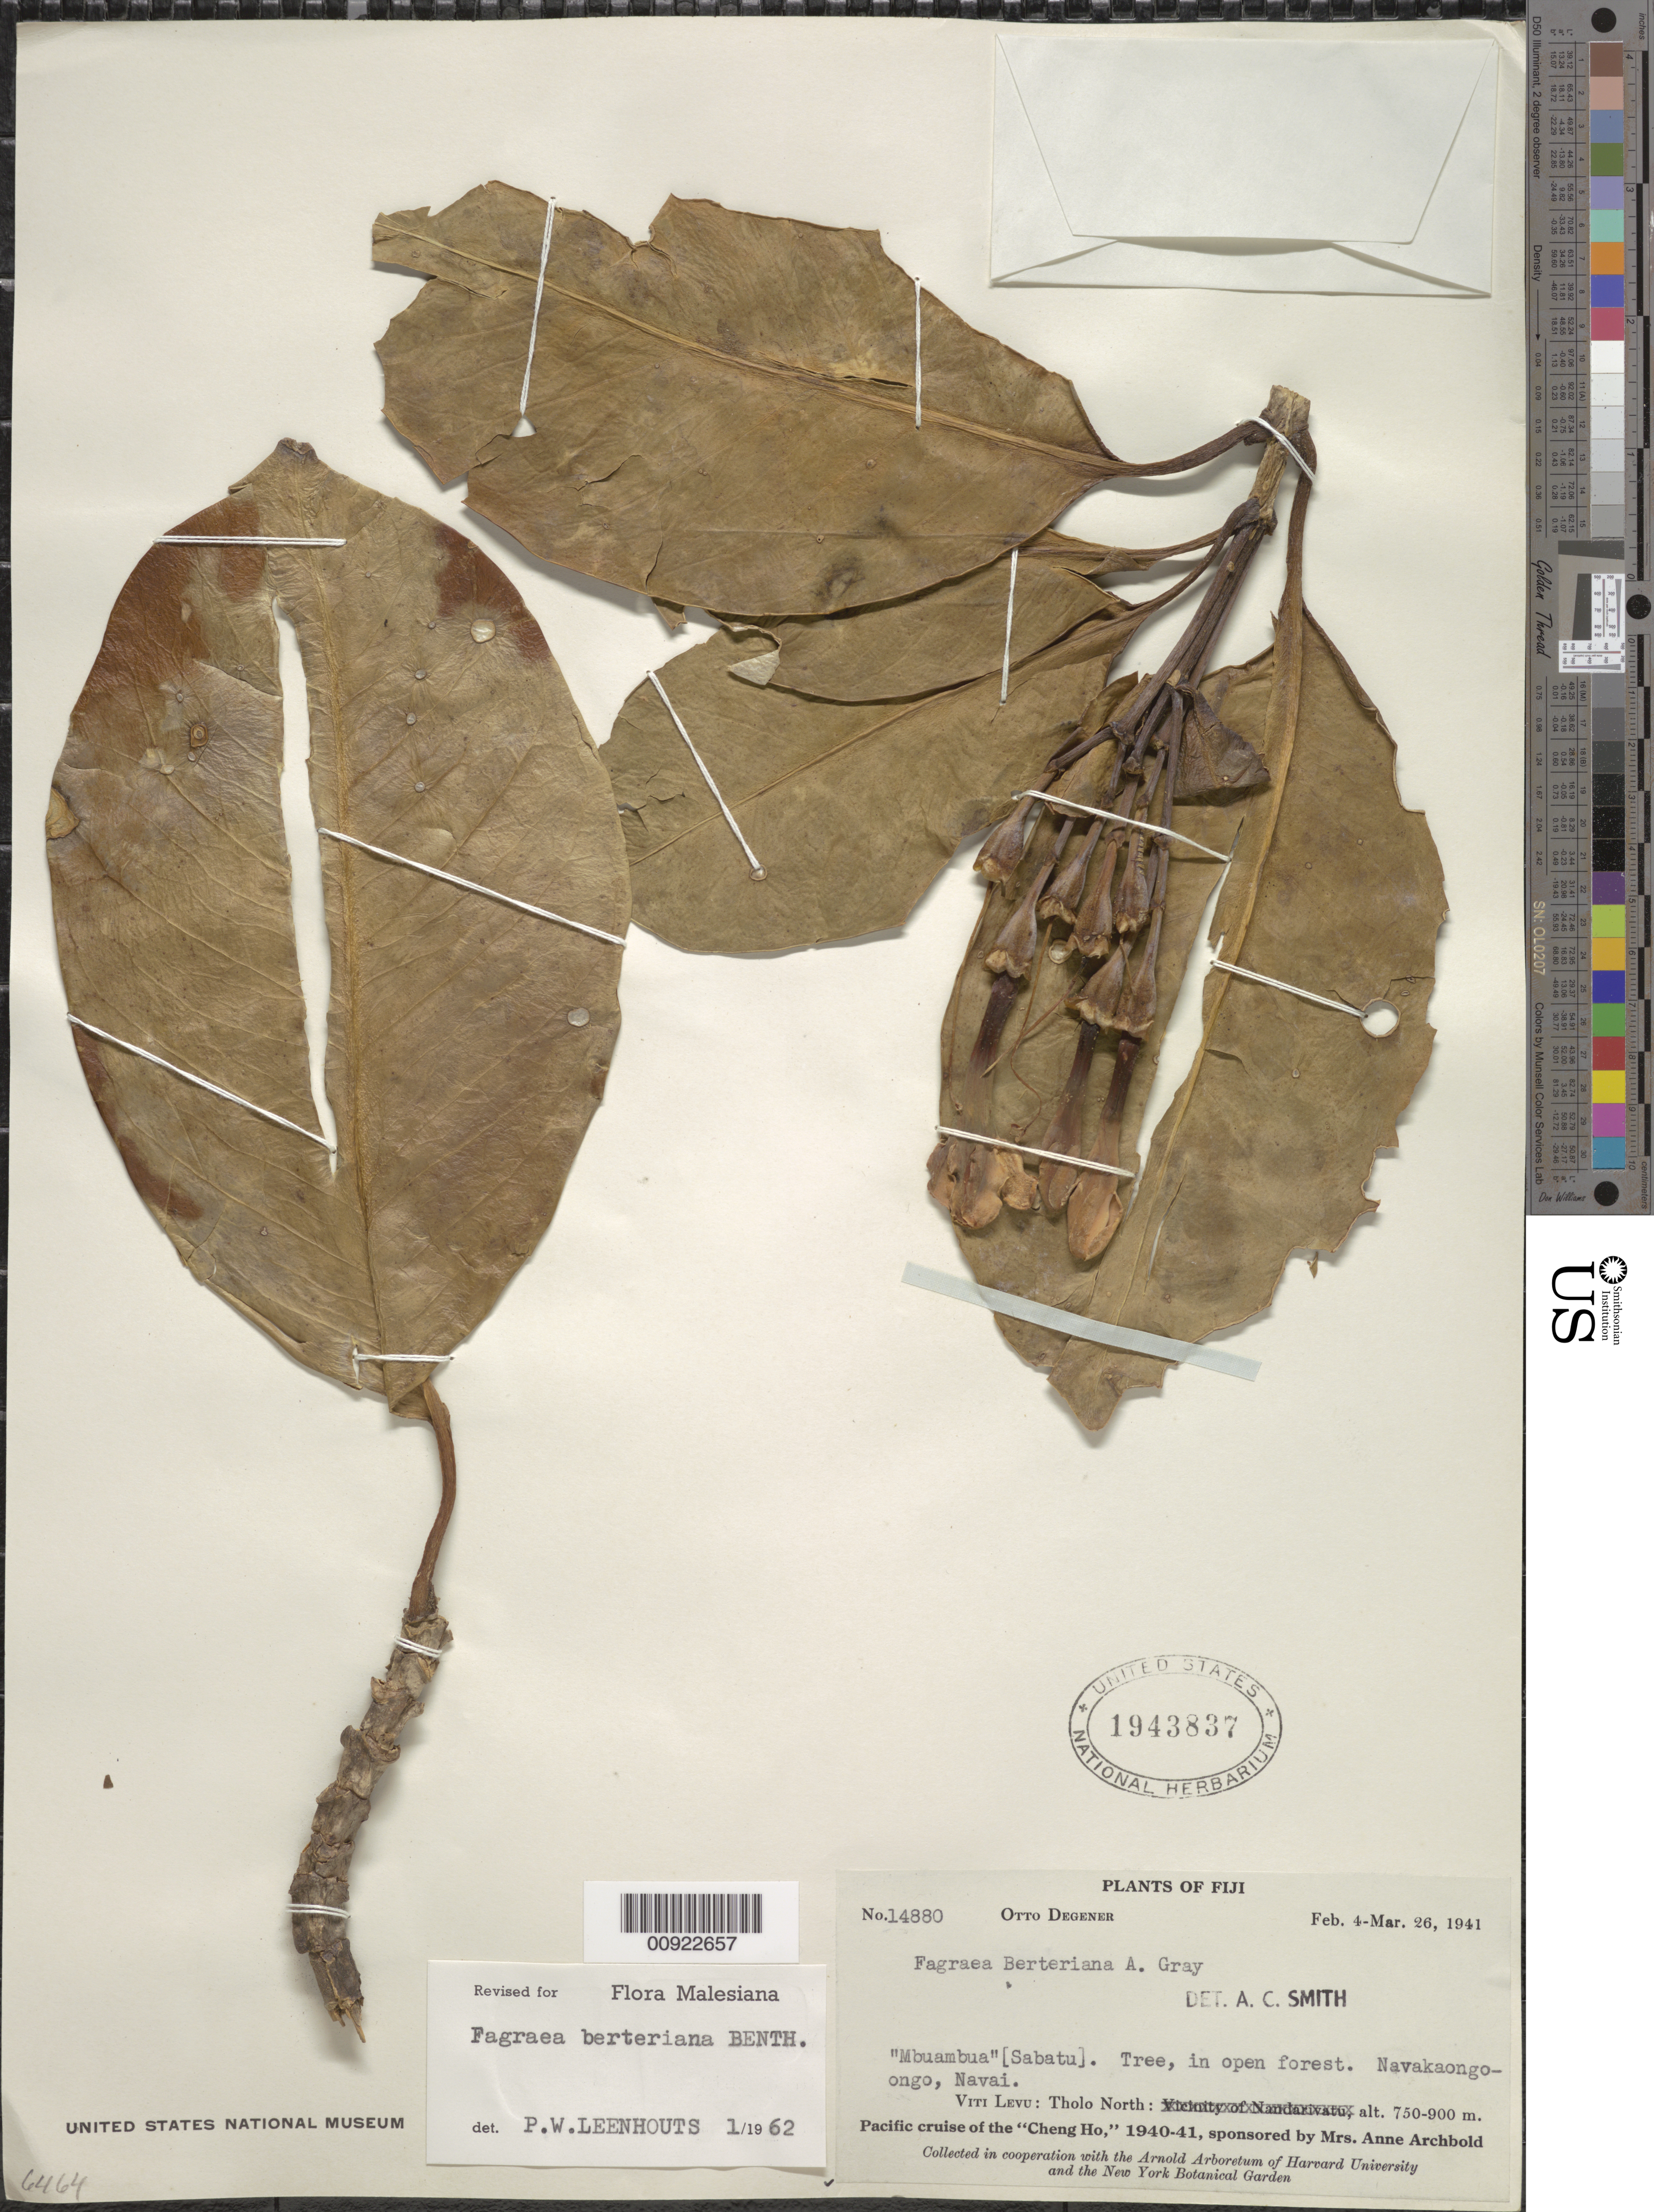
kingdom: Plantae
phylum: Tracheophyta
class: Magnoliopsida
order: Gentianales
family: Gentianaceae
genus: Fagraea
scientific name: Fagraea berteroana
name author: A. Gray ex Benth.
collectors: O. Degener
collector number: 14880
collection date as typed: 04 Mar 1941 to 26 Mar 1941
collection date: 1941-03-04/1941-03-26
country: Fiji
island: Viti Levu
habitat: open forest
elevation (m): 750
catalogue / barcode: US 1943837